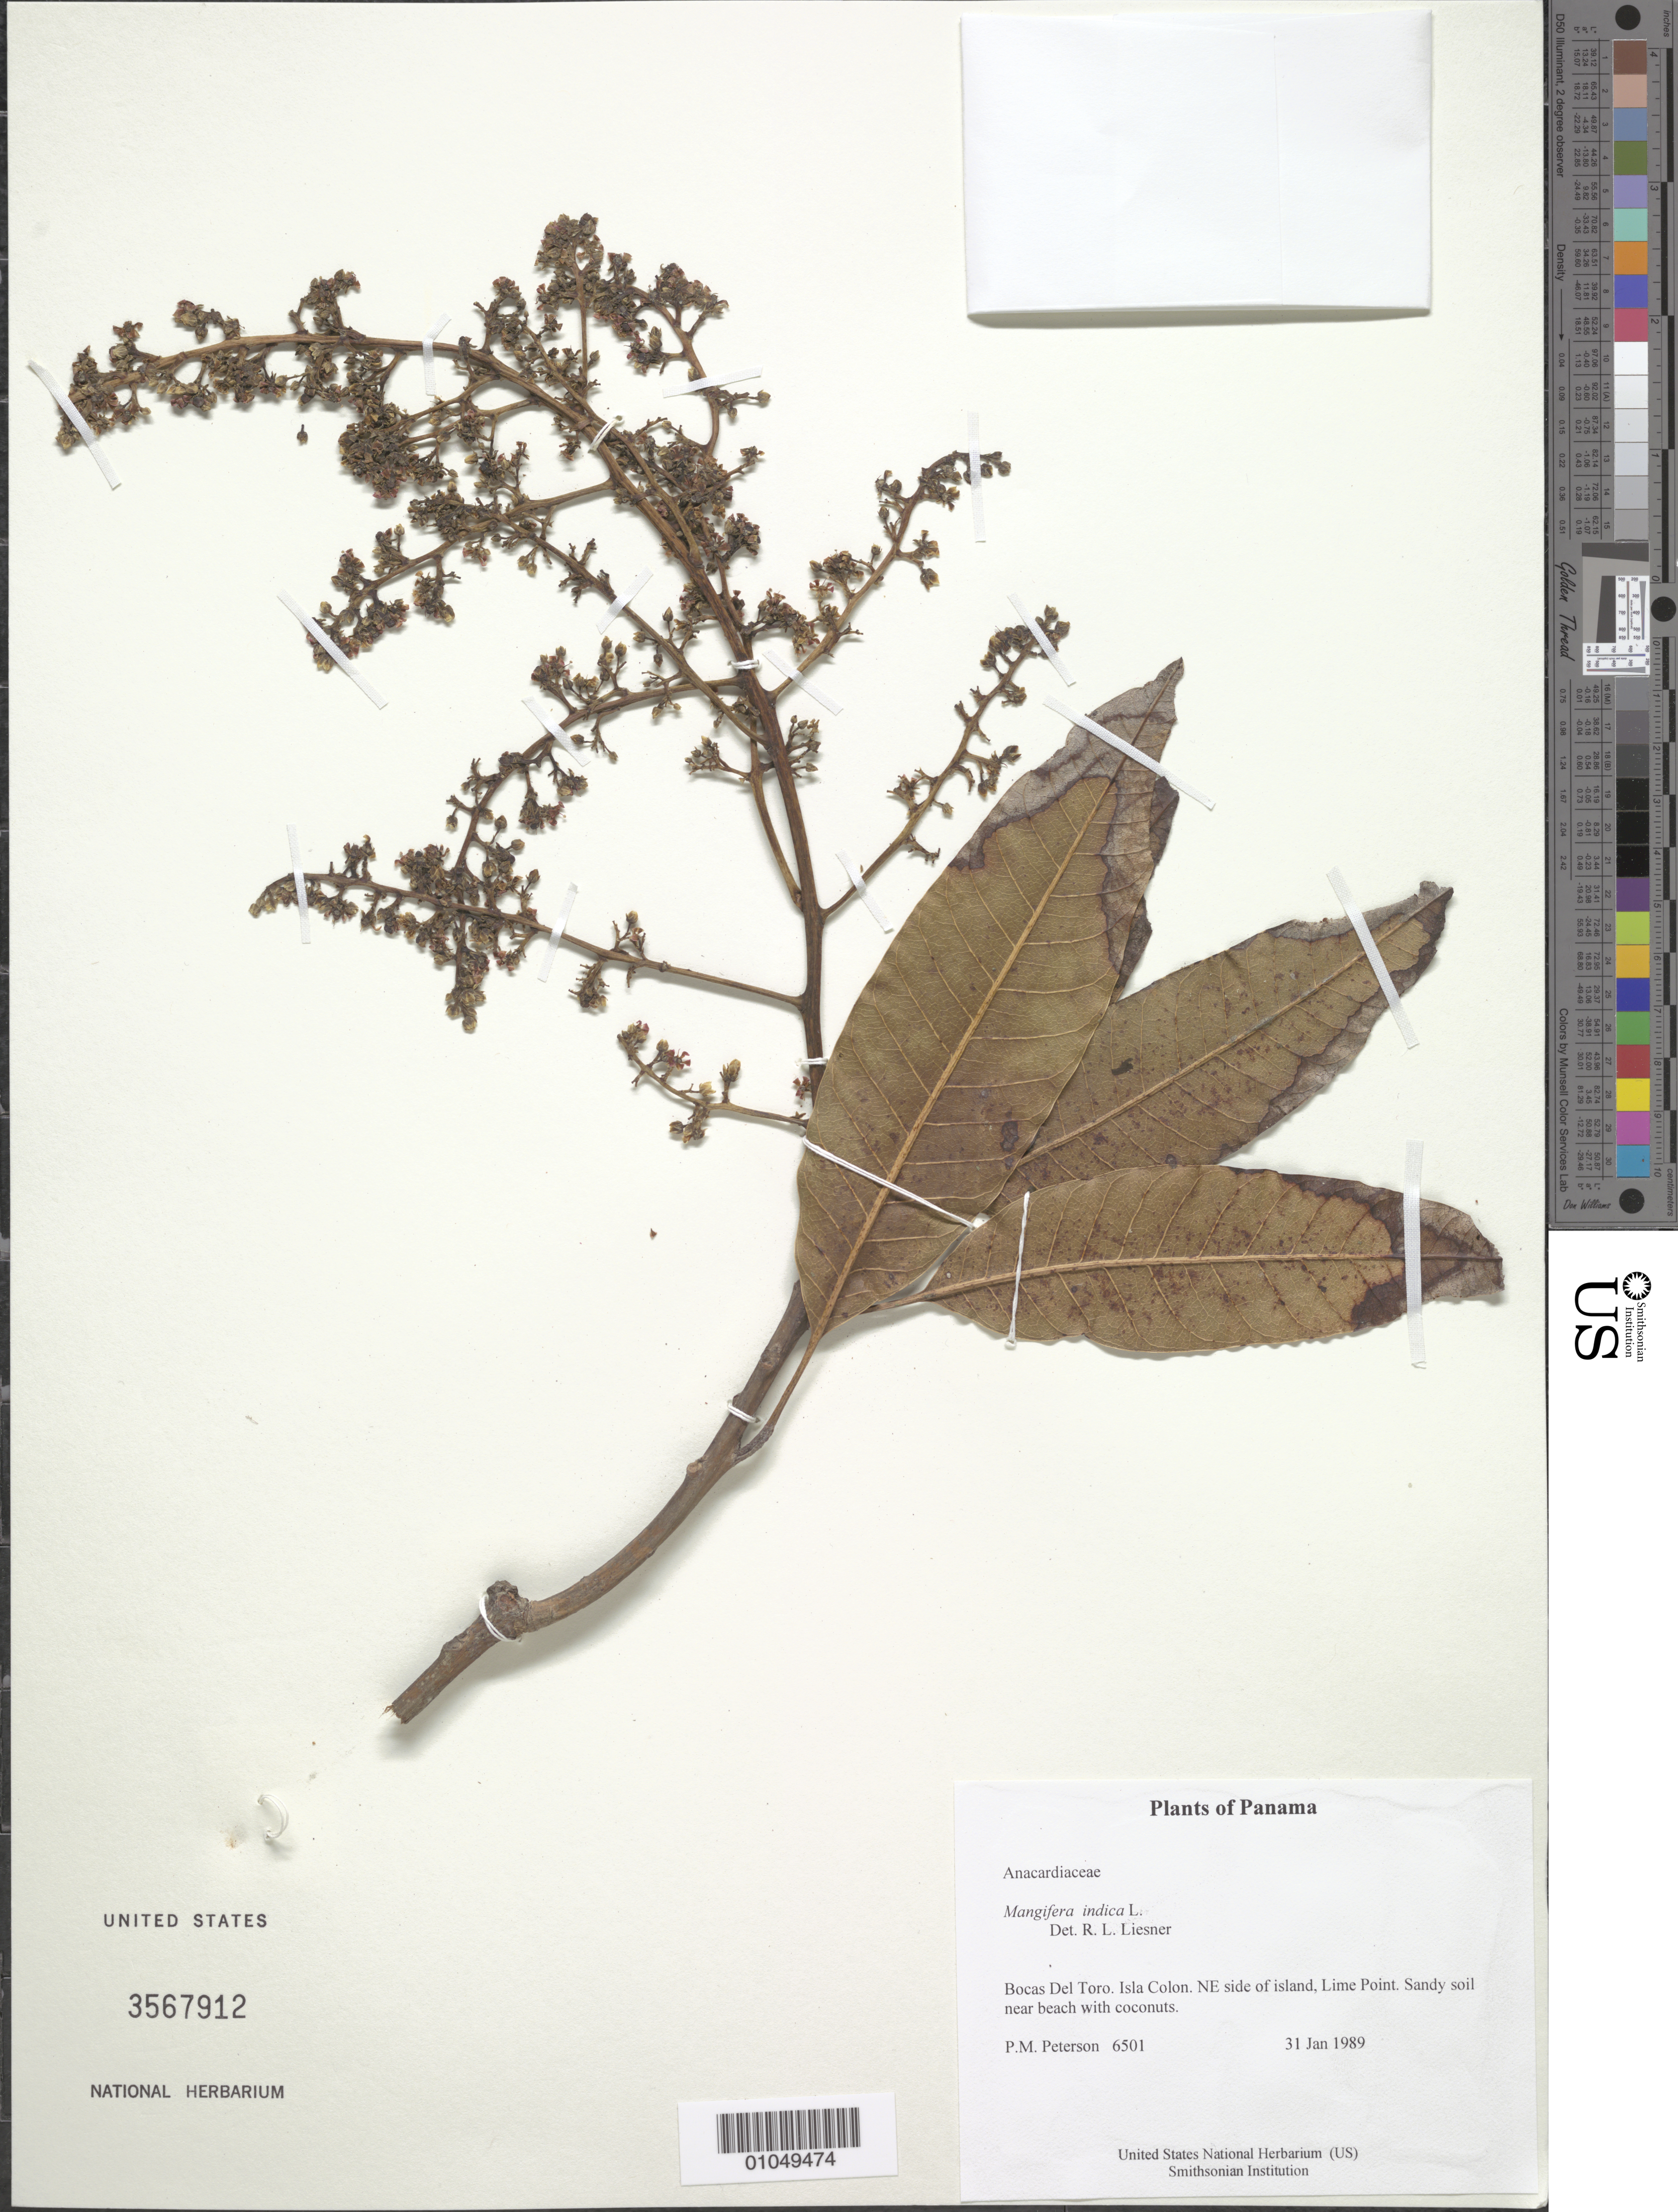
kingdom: Plantae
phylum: Tracheophyta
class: Magnoliopsida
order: Sapindales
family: Anacardiaceae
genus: Mangifera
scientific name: Mangifera indica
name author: L.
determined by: Liesner, R. L.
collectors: P. M. Peterson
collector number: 06501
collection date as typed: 31 Jan 1989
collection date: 1989-01-31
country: Panama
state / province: Bocas del Toro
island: Colón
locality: NE side of island, Lime Point.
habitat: Sandy soil near beach with coconuts.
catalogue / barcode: US 3567912